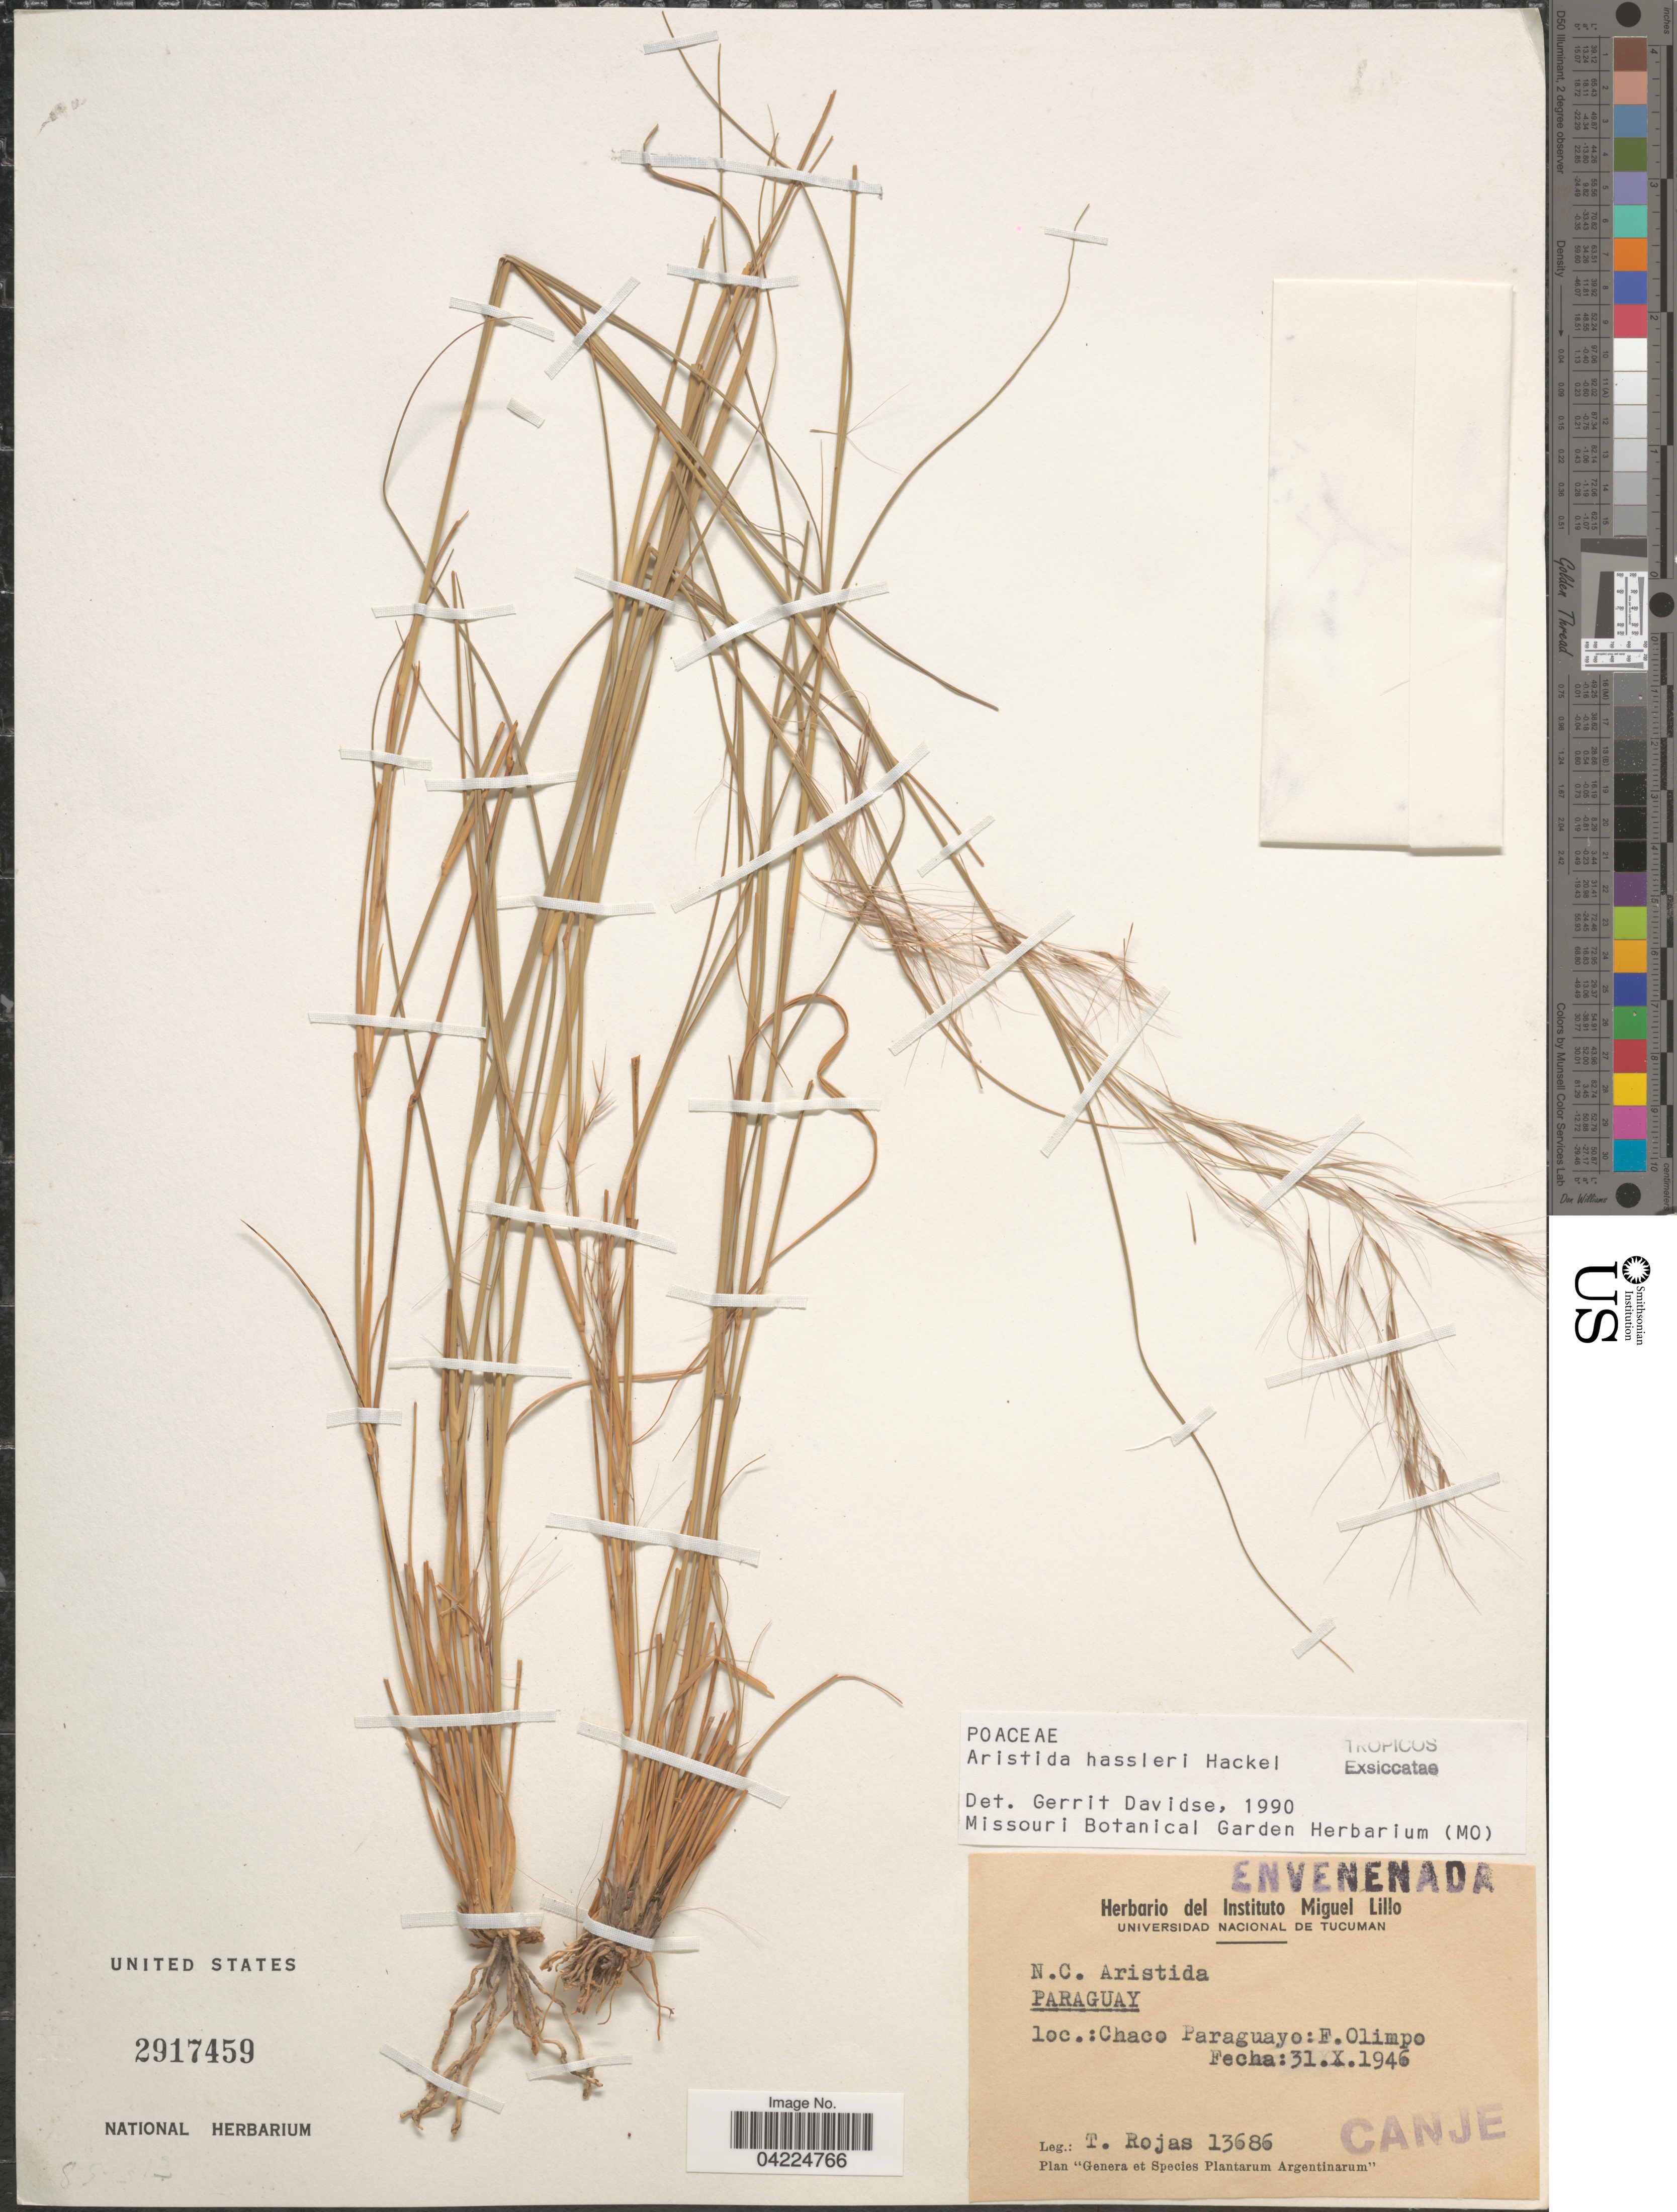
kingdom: Plantae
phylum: Tracheophyta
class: Liliopsida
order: Poales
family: Poaceae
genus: Aristida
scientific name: Aristida hassleri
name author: Hack.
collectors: T. Rojas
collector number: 13686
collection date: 1946-10-31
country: Paraguay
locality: Chaco Paraguayo: F. Olimpo.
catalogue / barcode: US 2917459